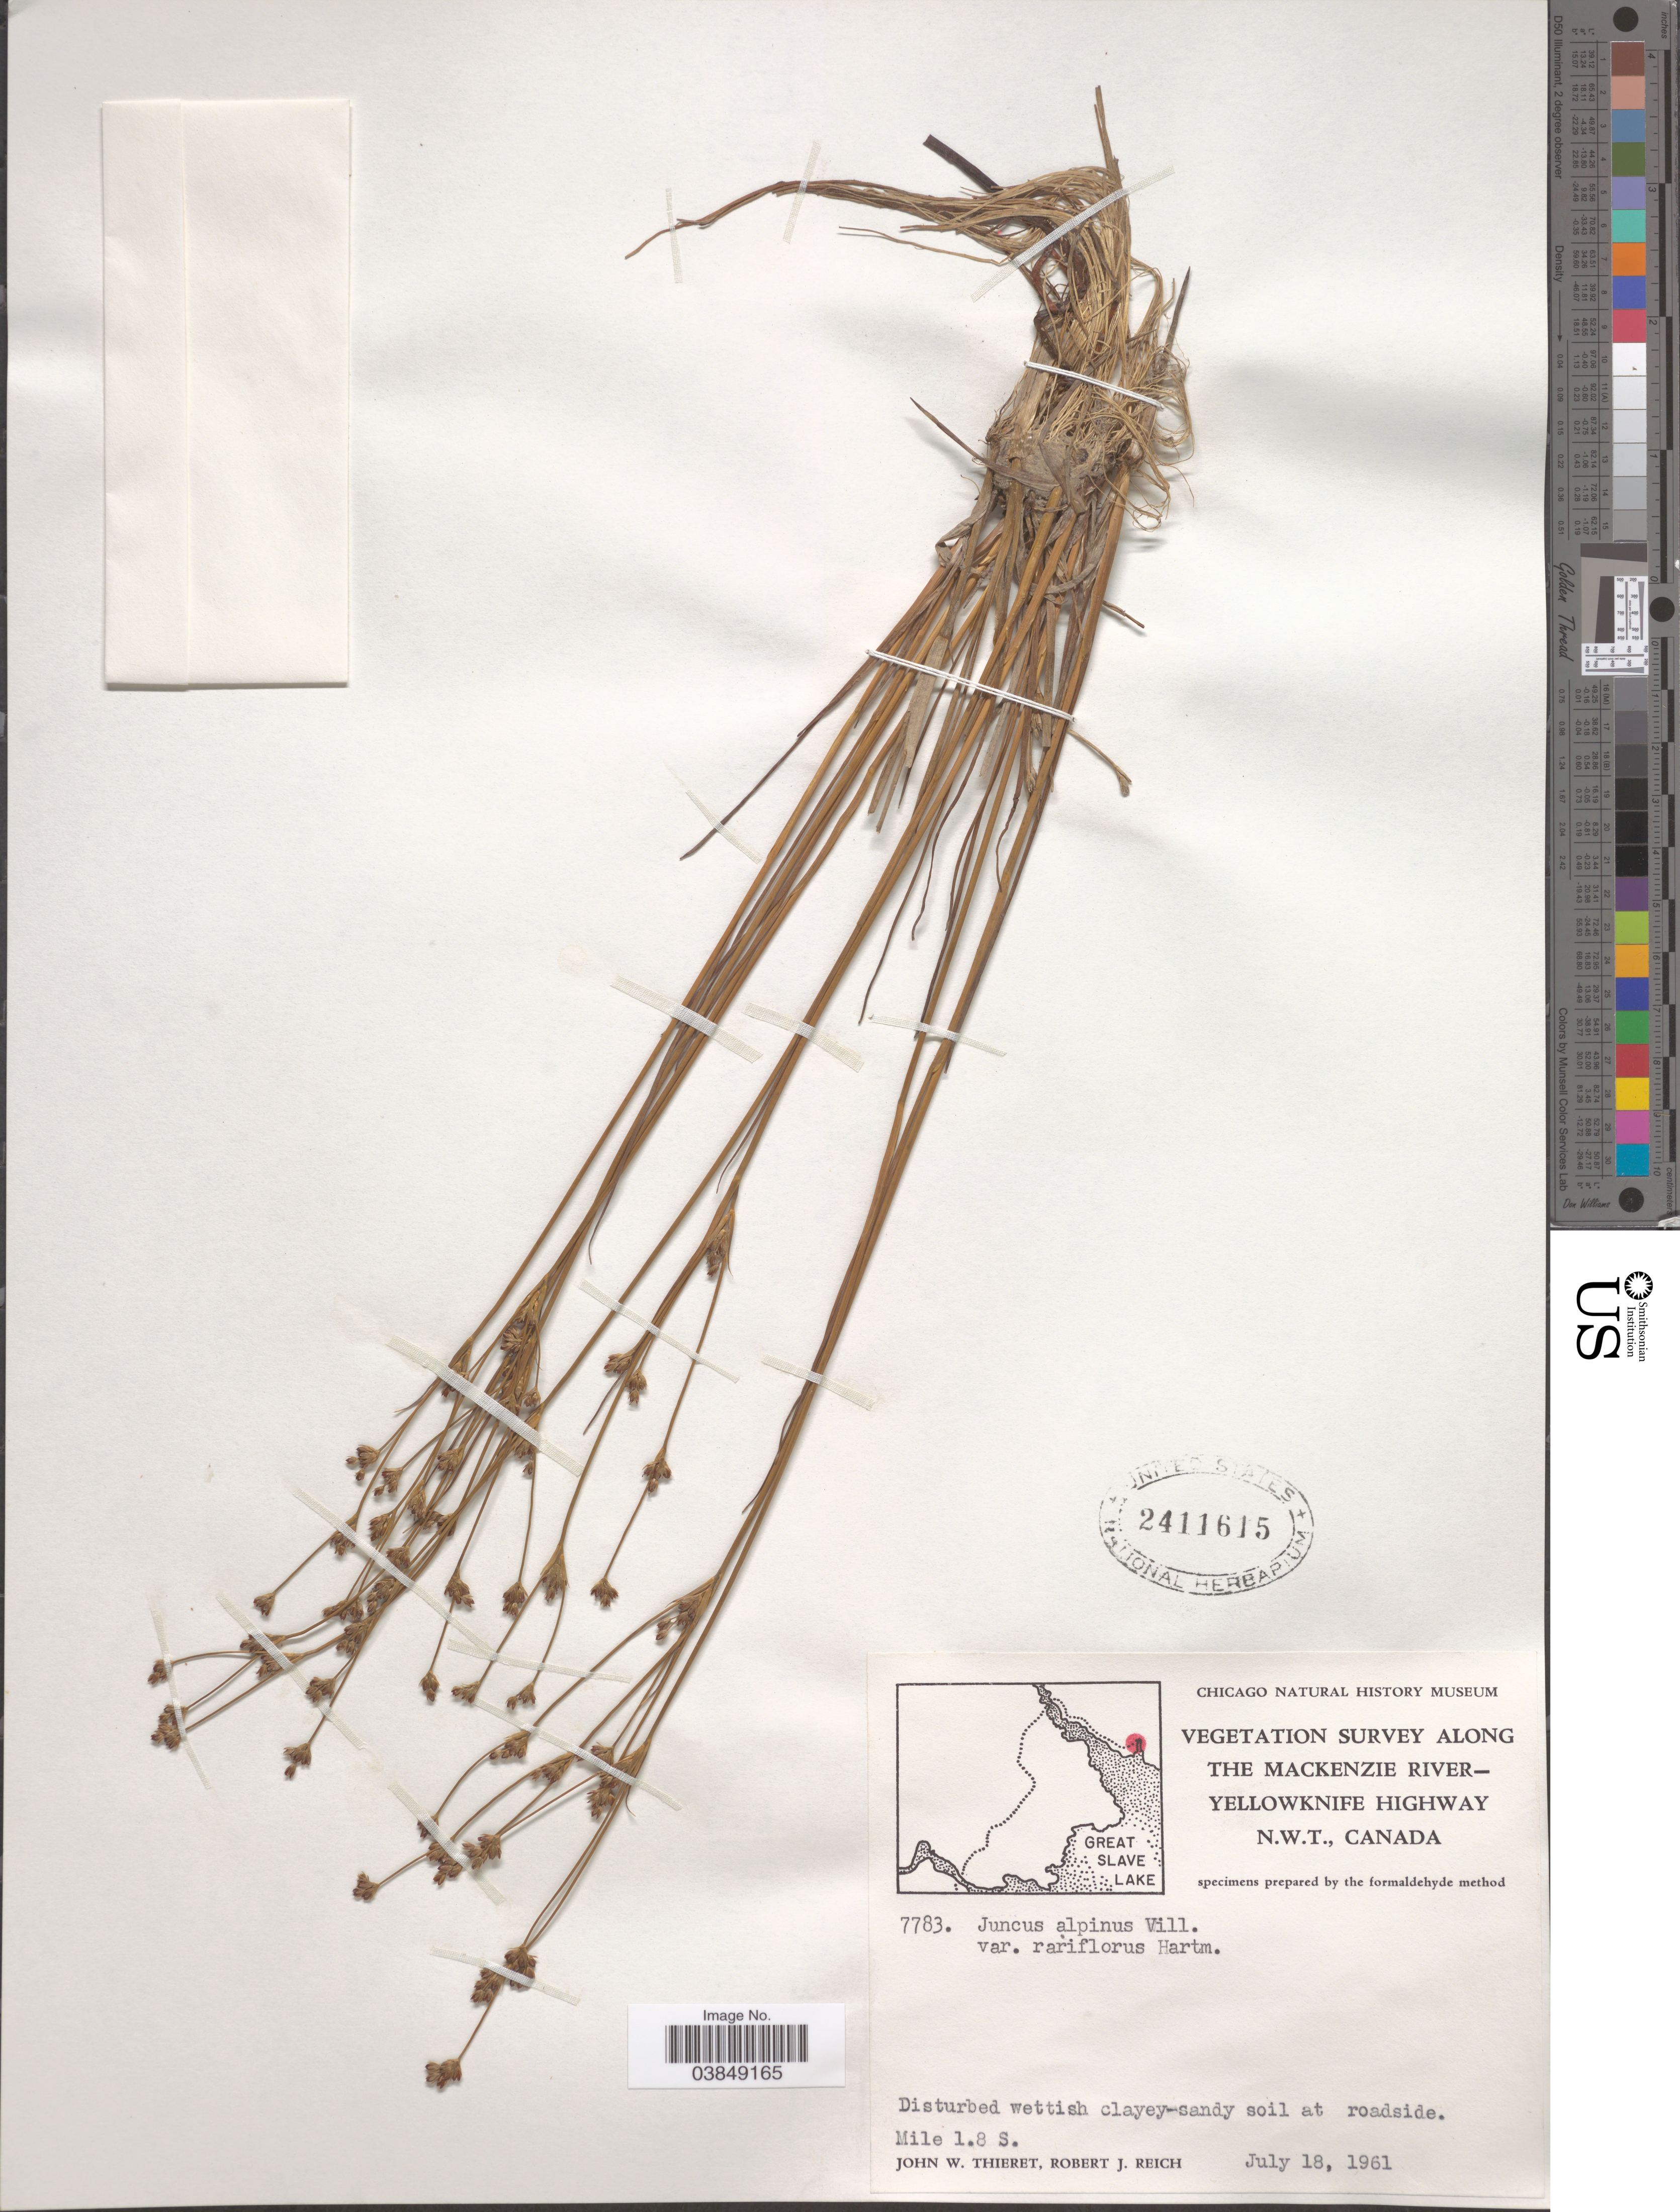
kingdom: Plantae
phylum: Tracheophyta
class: Liliopsida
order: Poales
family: Juncaceae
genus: Juncus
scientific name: Juncus alpinus var. rariflorus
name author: (Hartm.) Hartm.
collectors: J. W. Thieret & R. Reich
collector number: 7783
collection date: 1961-07-18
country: Canada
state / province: Northwest Territories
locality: Vegetation Survey along the Mackenzie River-Yellowknife Highway. Disturbed wettish clayey-sandy soil at roadside. Mile 1.8 S.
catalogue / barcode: US 2411615